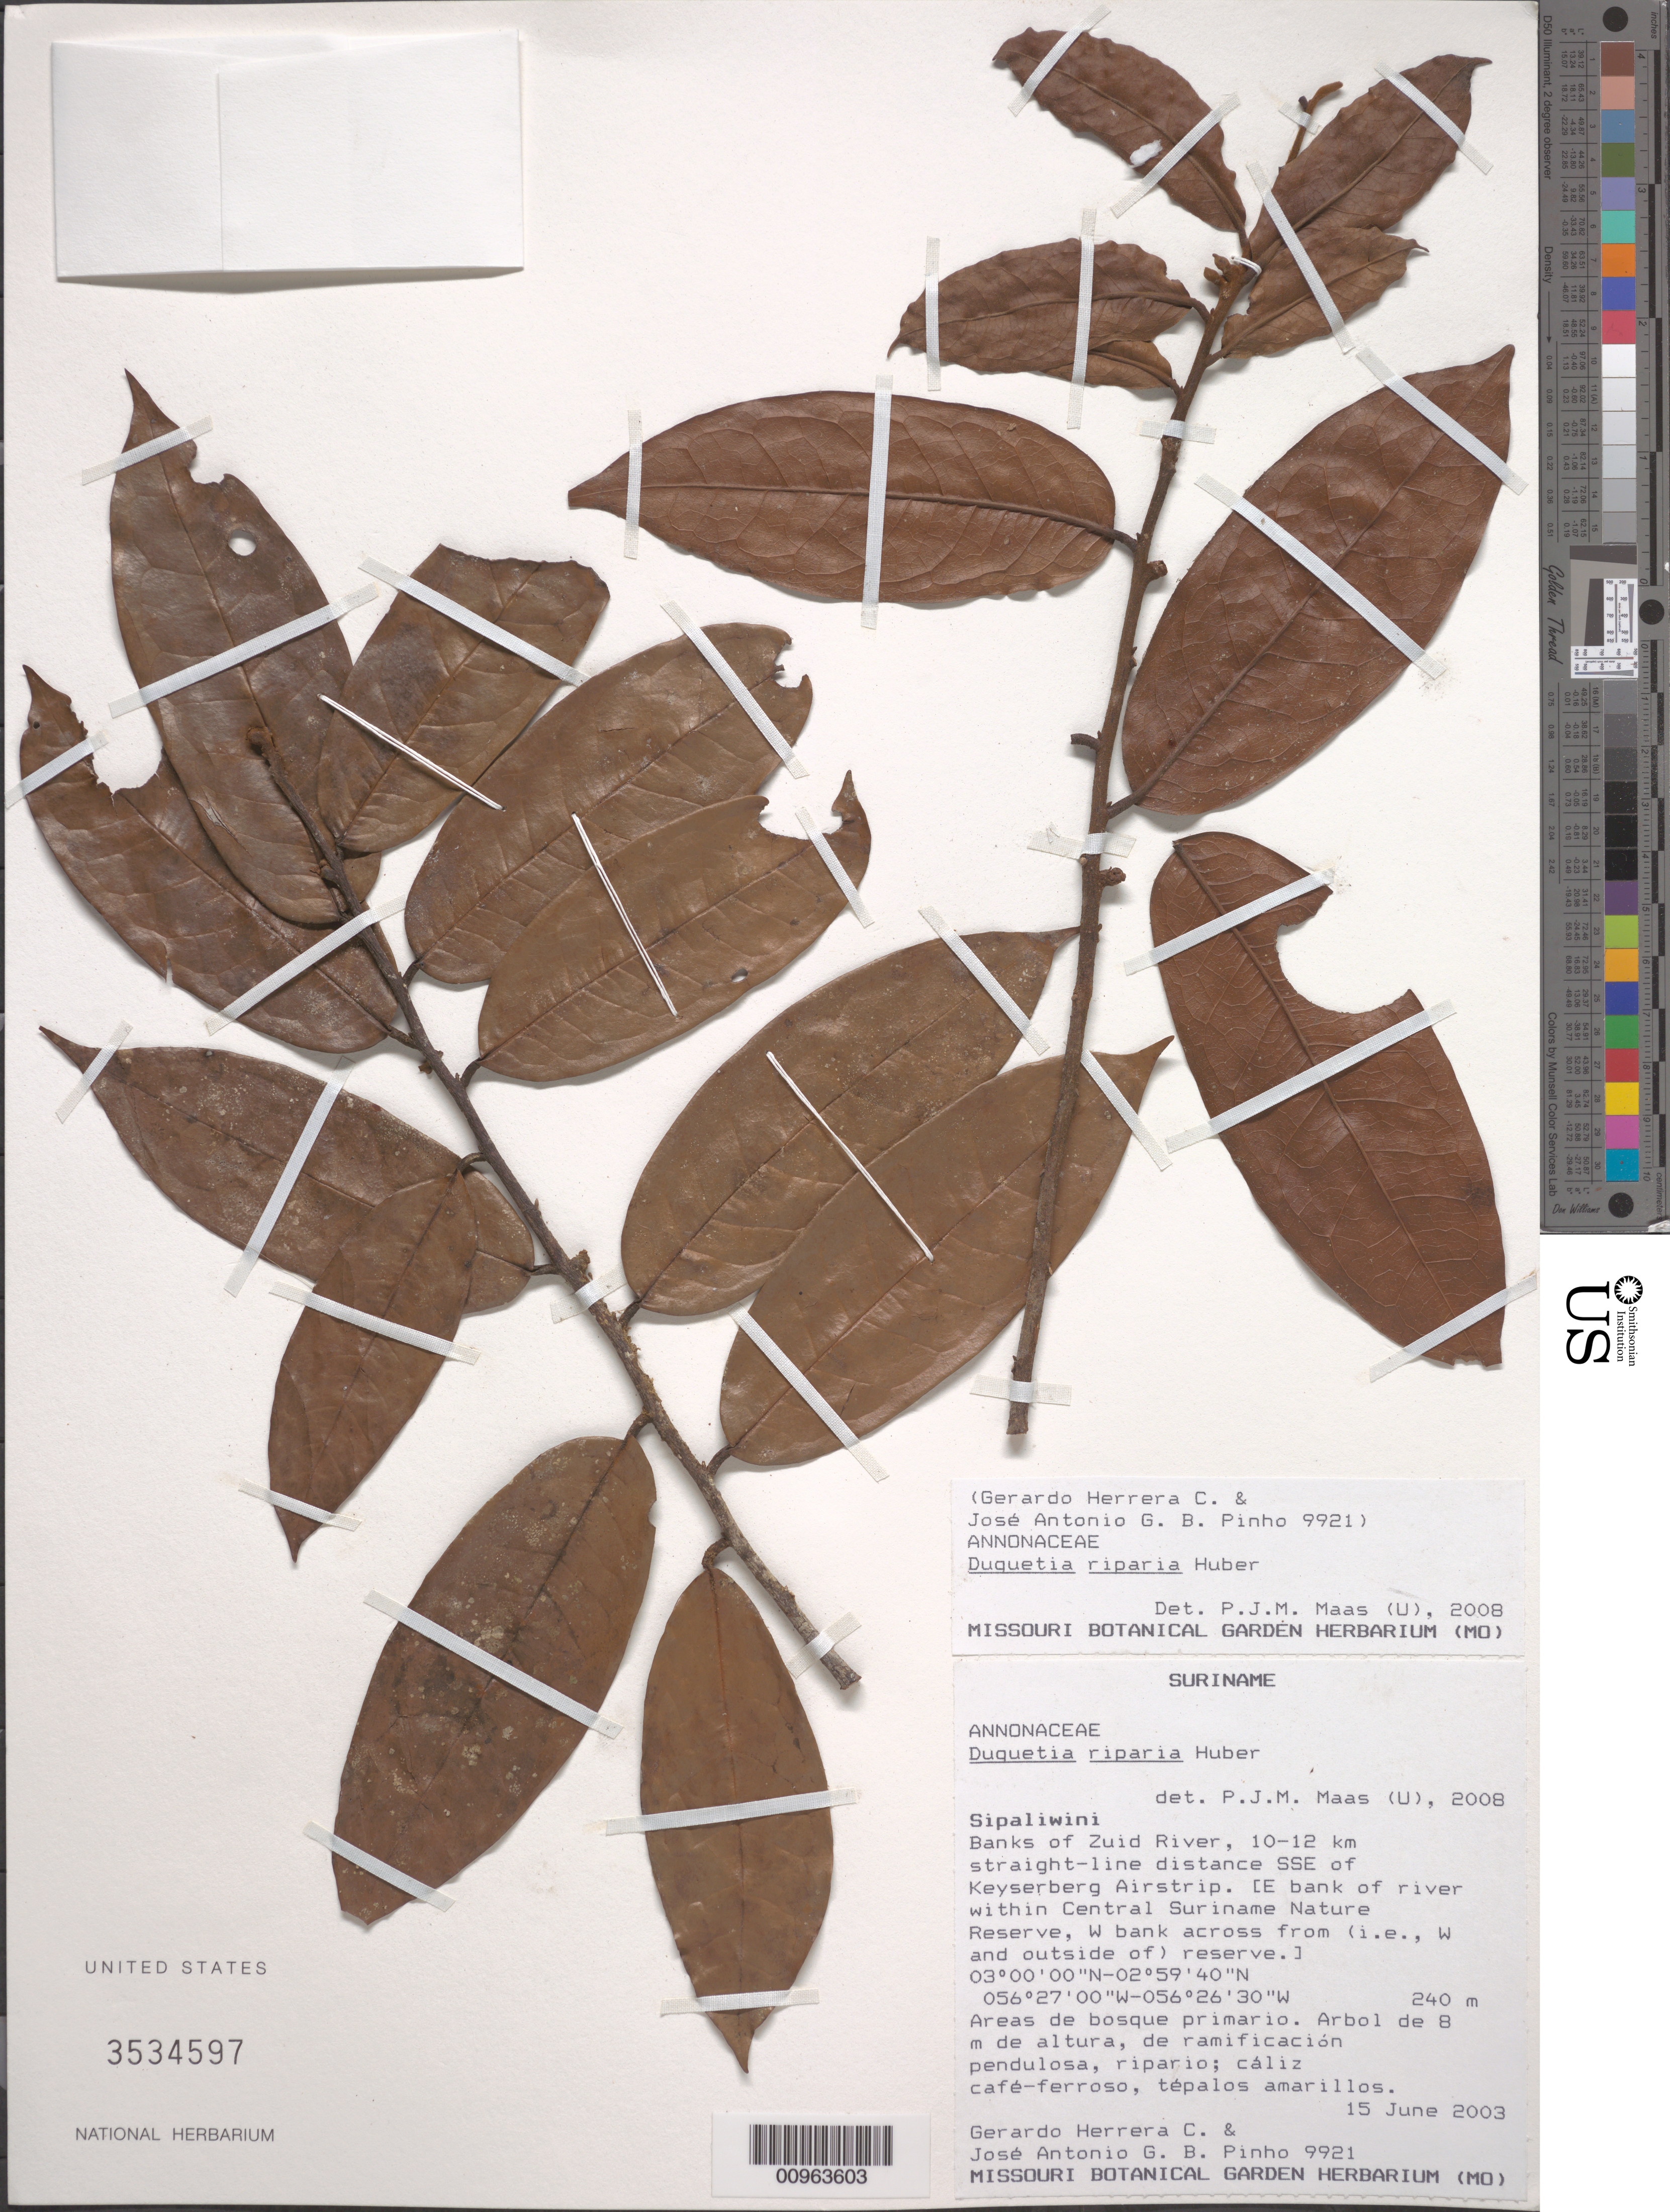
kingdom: Plantae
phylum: Tracheophyta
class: Magnoliopsida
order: Magnoliales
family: Annonaceae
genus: Duguetia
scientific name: Duguetia riparia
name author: Huber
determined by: Maas, Paul J. M.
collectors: G. Herrera Ch. & J. Pinho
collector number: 9921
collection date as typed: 15-Jun-03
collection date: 2003-06-15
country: Suriname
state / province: Sipaliwini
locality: Zuid River, banks 10-12 km straight-line distance SSE of Keyserberg Airstrip (E bank of river within Central Suriname Nature Reserve, W bank across from (ie W and outside of) reserve)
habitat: Areas de bosque primario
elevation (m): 240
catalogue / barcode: US 3534597